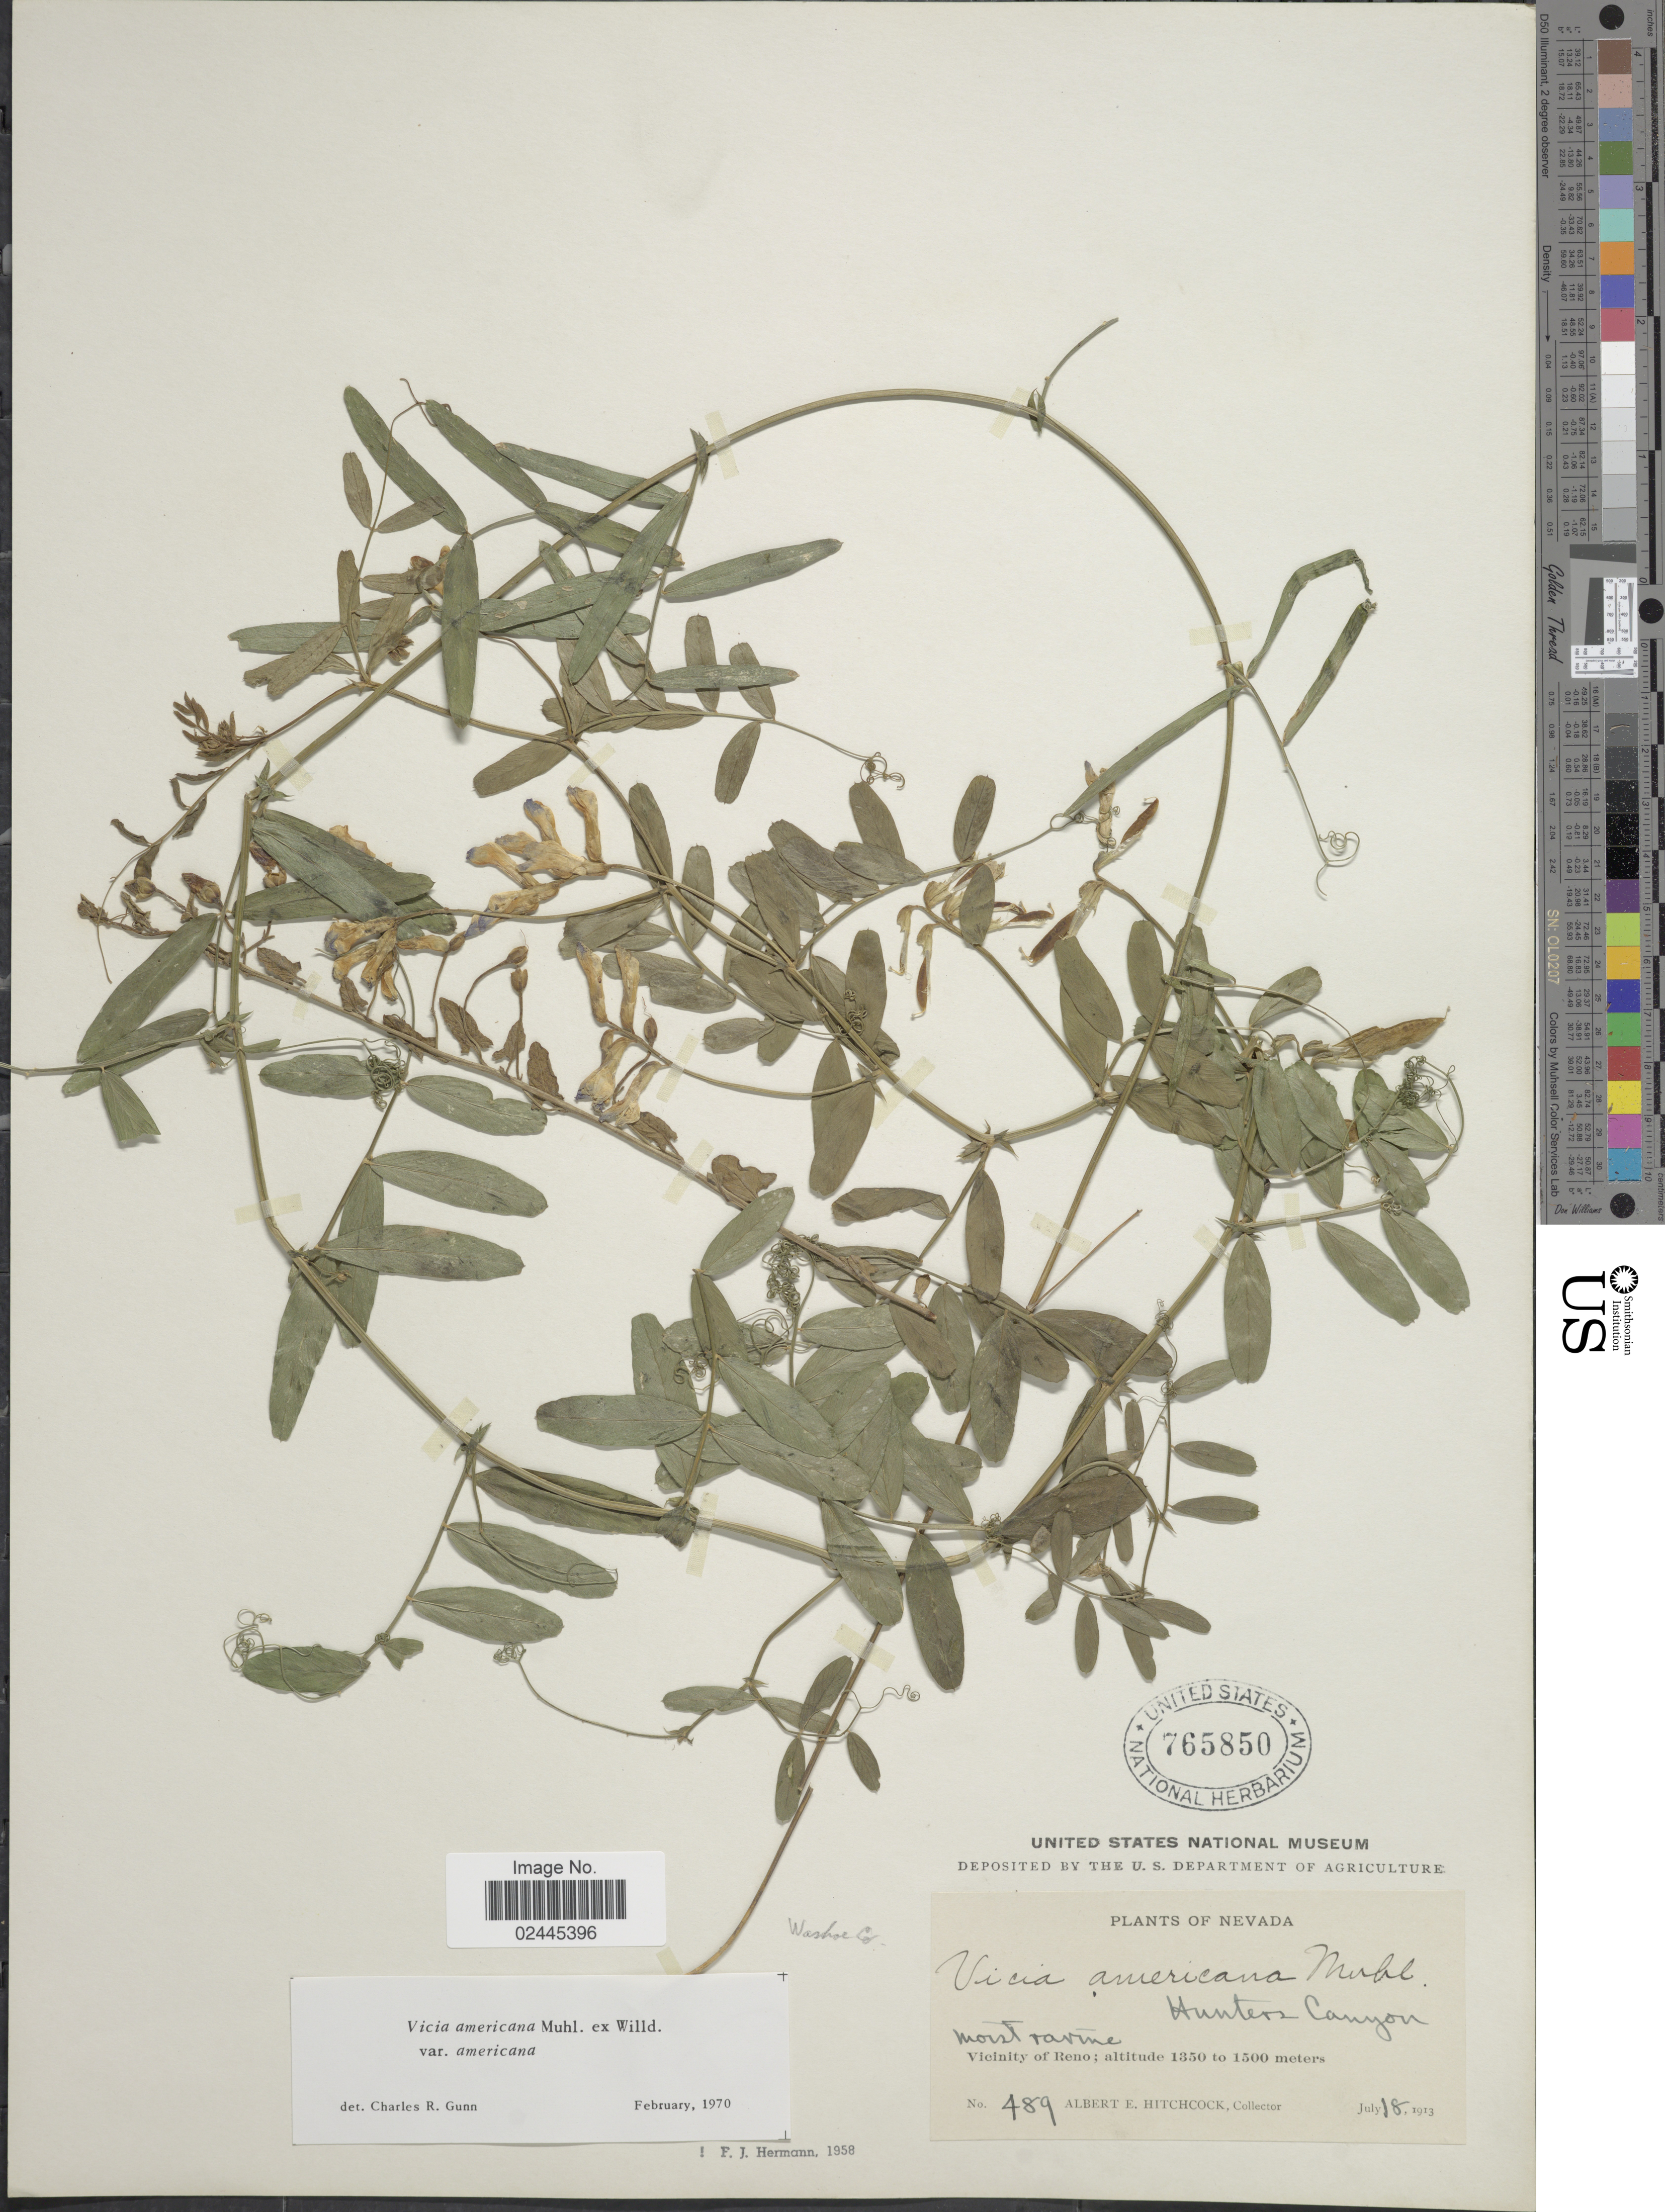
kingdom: Plantae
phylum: Tracheophyta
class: Magnoliopsida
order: Fabales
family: Fabaceae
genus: Vicia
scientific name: Vicia americana var. americana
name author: Muhl. ex Willd.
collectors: A. Hitchcock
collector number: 489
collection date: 1913-07-18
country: United States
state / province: Nevada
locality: Moist ravine. Vicinity of Reno. Washoe Co. Hunters Canyon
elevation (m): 1350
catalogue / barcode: US 765850